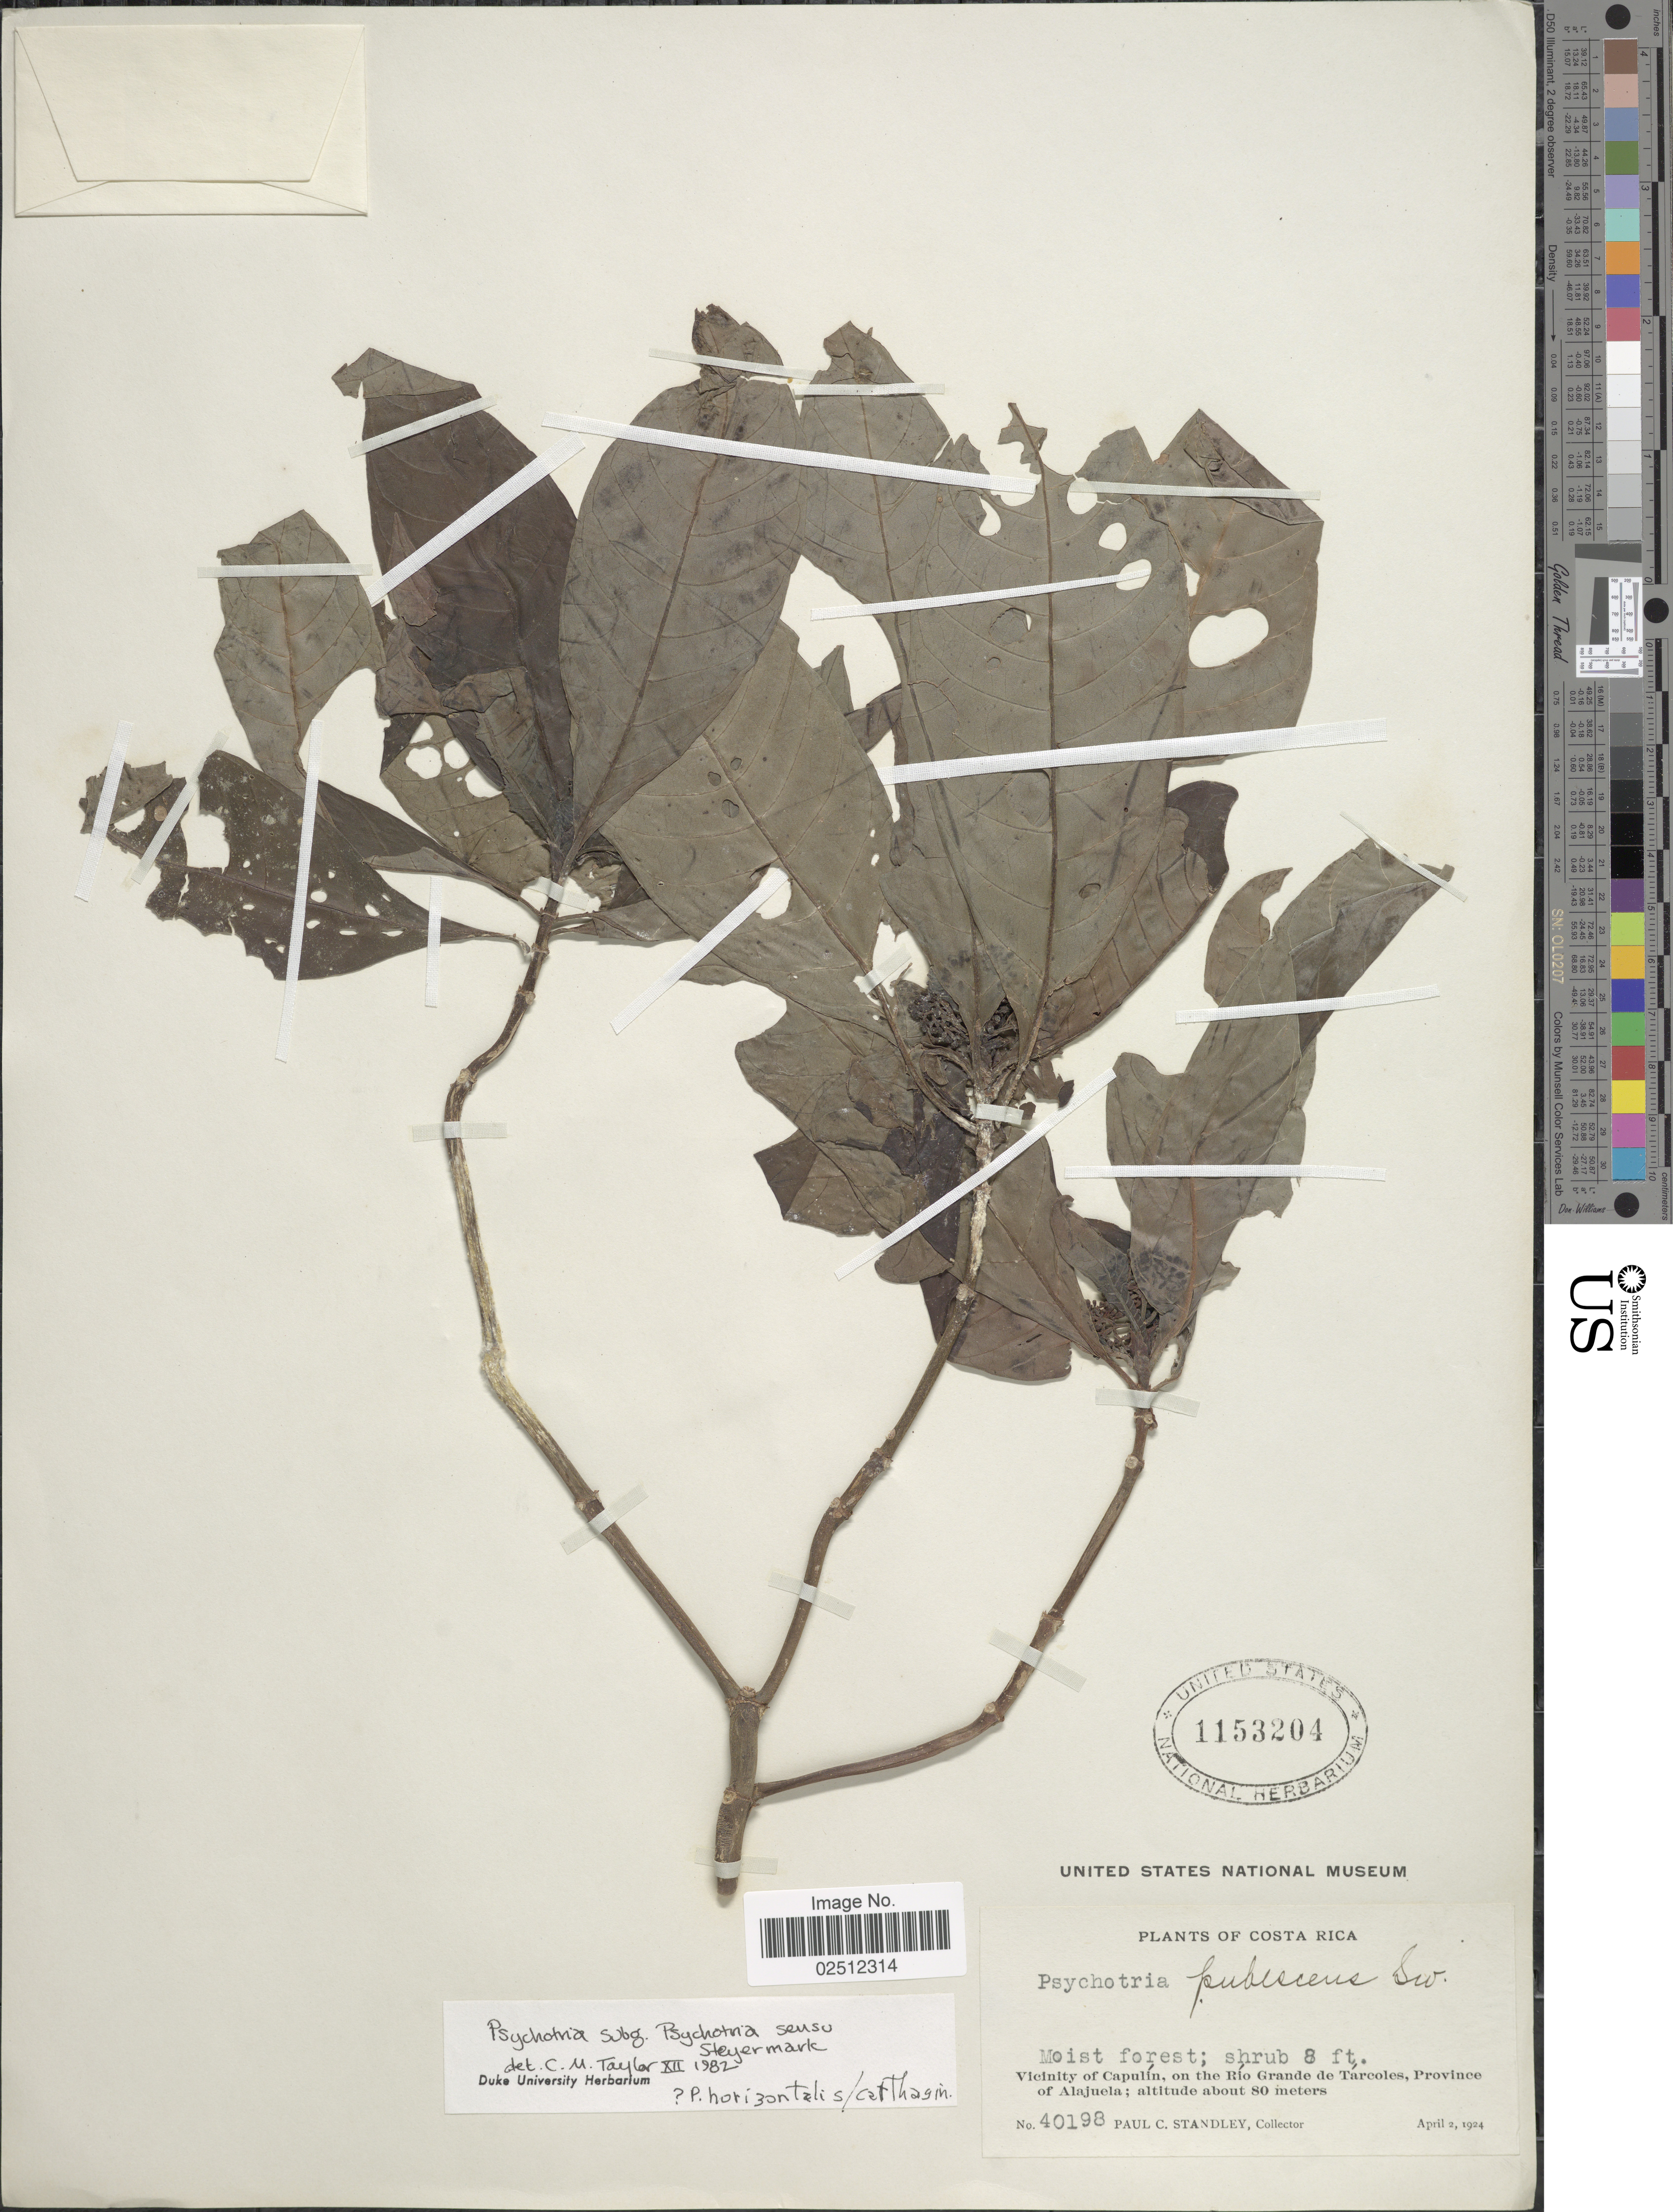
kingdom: Plantae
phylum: Tracheophyta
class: Magnoliopsida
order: Gentianales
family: Rubiaceae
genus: Psychotria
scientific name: Psychotria horizontalis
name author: Sw.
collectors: P. C. Standley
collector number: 40198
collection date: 1924-04-02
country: Costa Rica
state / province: Alajuela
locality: Moist forest, Vicinity of Capulín, on the Río Grande de Tárcoles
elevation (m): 80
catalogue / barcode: US 1153204